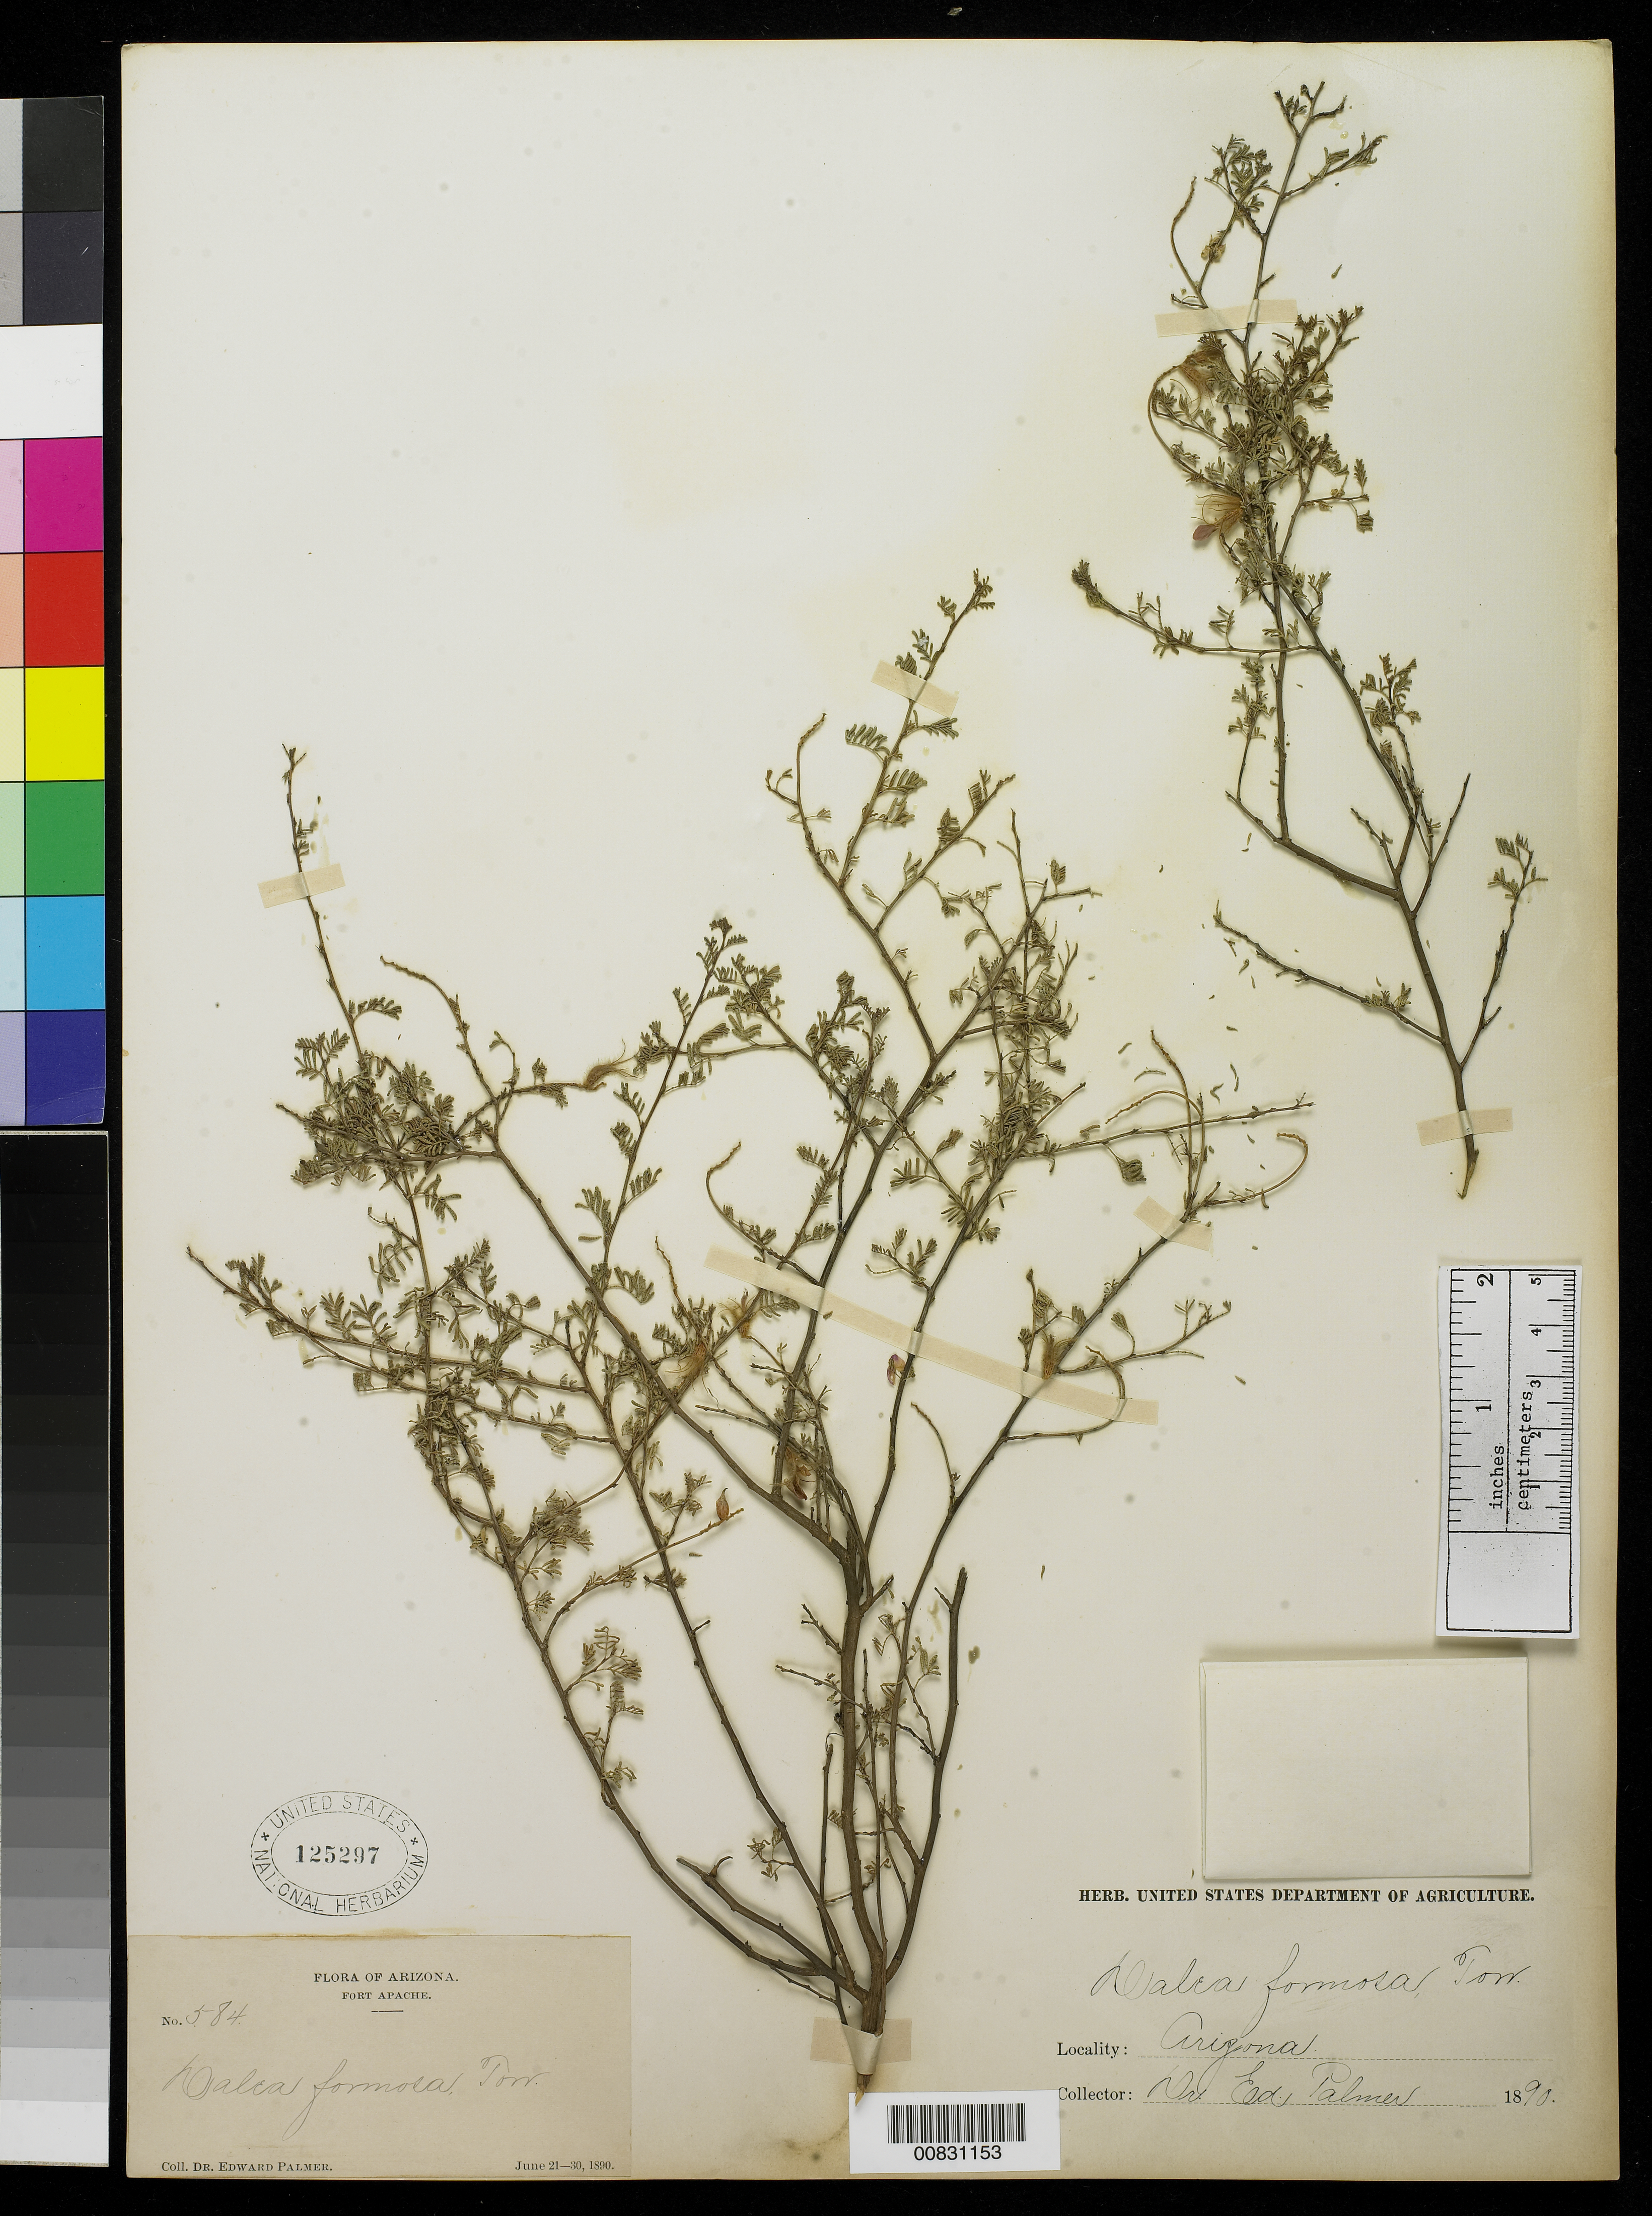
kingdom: Plantae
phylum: Tracheophyta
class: Magnoliopsida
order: Fabales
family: Fabaceae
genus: Dalea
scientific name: Dalea formosa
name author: Torr.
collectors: E. Palmer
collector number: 584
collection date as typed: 21 Jun 1890 to 30 Jun 1890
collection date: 1890-06-21/1890-06-30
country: United States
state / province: Arizona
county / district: Navajo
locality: Fort Apache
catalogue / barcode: US 125297